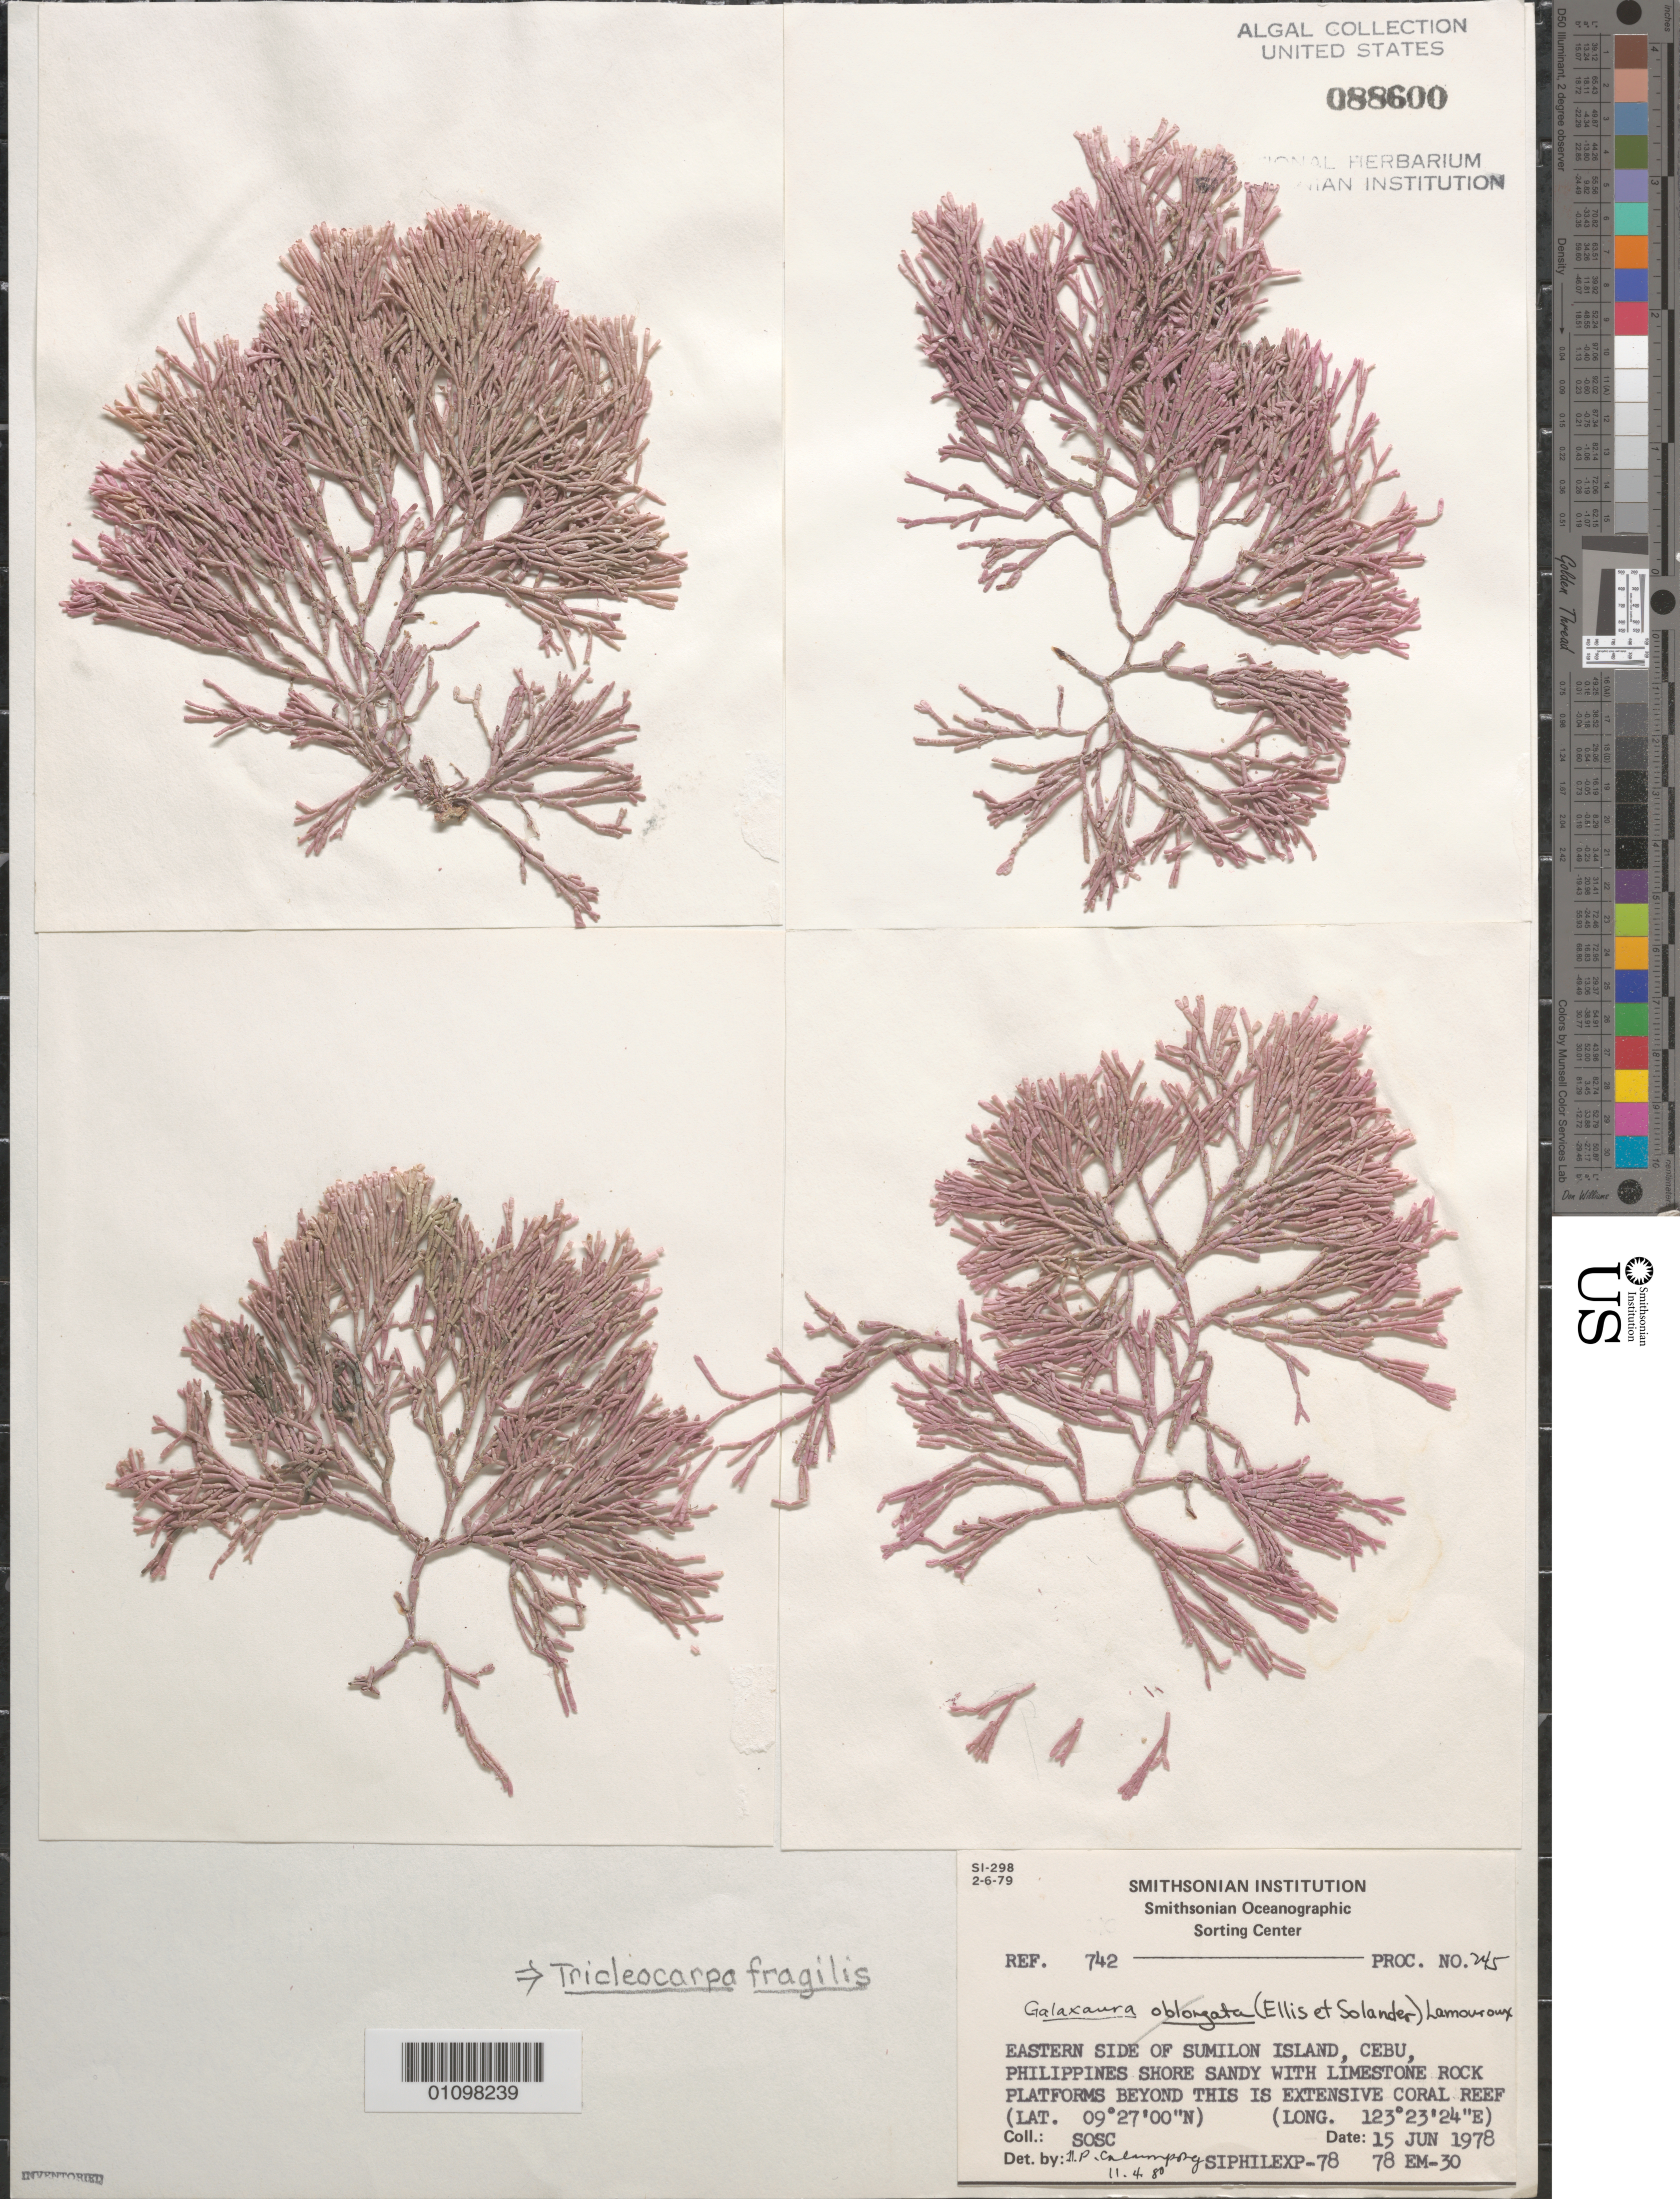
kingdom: Plantae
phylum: Rhodophyta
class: Florideophyceae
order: Nemaliales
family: Galaxauraceae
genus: Tricleocarpa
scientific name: Tricleocarpa fragilis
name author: (L.) Huisman & R.A. Towns.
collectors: SOSC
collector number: Station 78 EM-30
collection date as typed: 15 Jun 1978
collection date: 1978-06-15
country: Philippines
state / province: Central Visayas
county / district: Cebu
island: Sumilon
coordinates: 09 27'00"N, 123 23'24"E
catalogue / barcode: US 88600